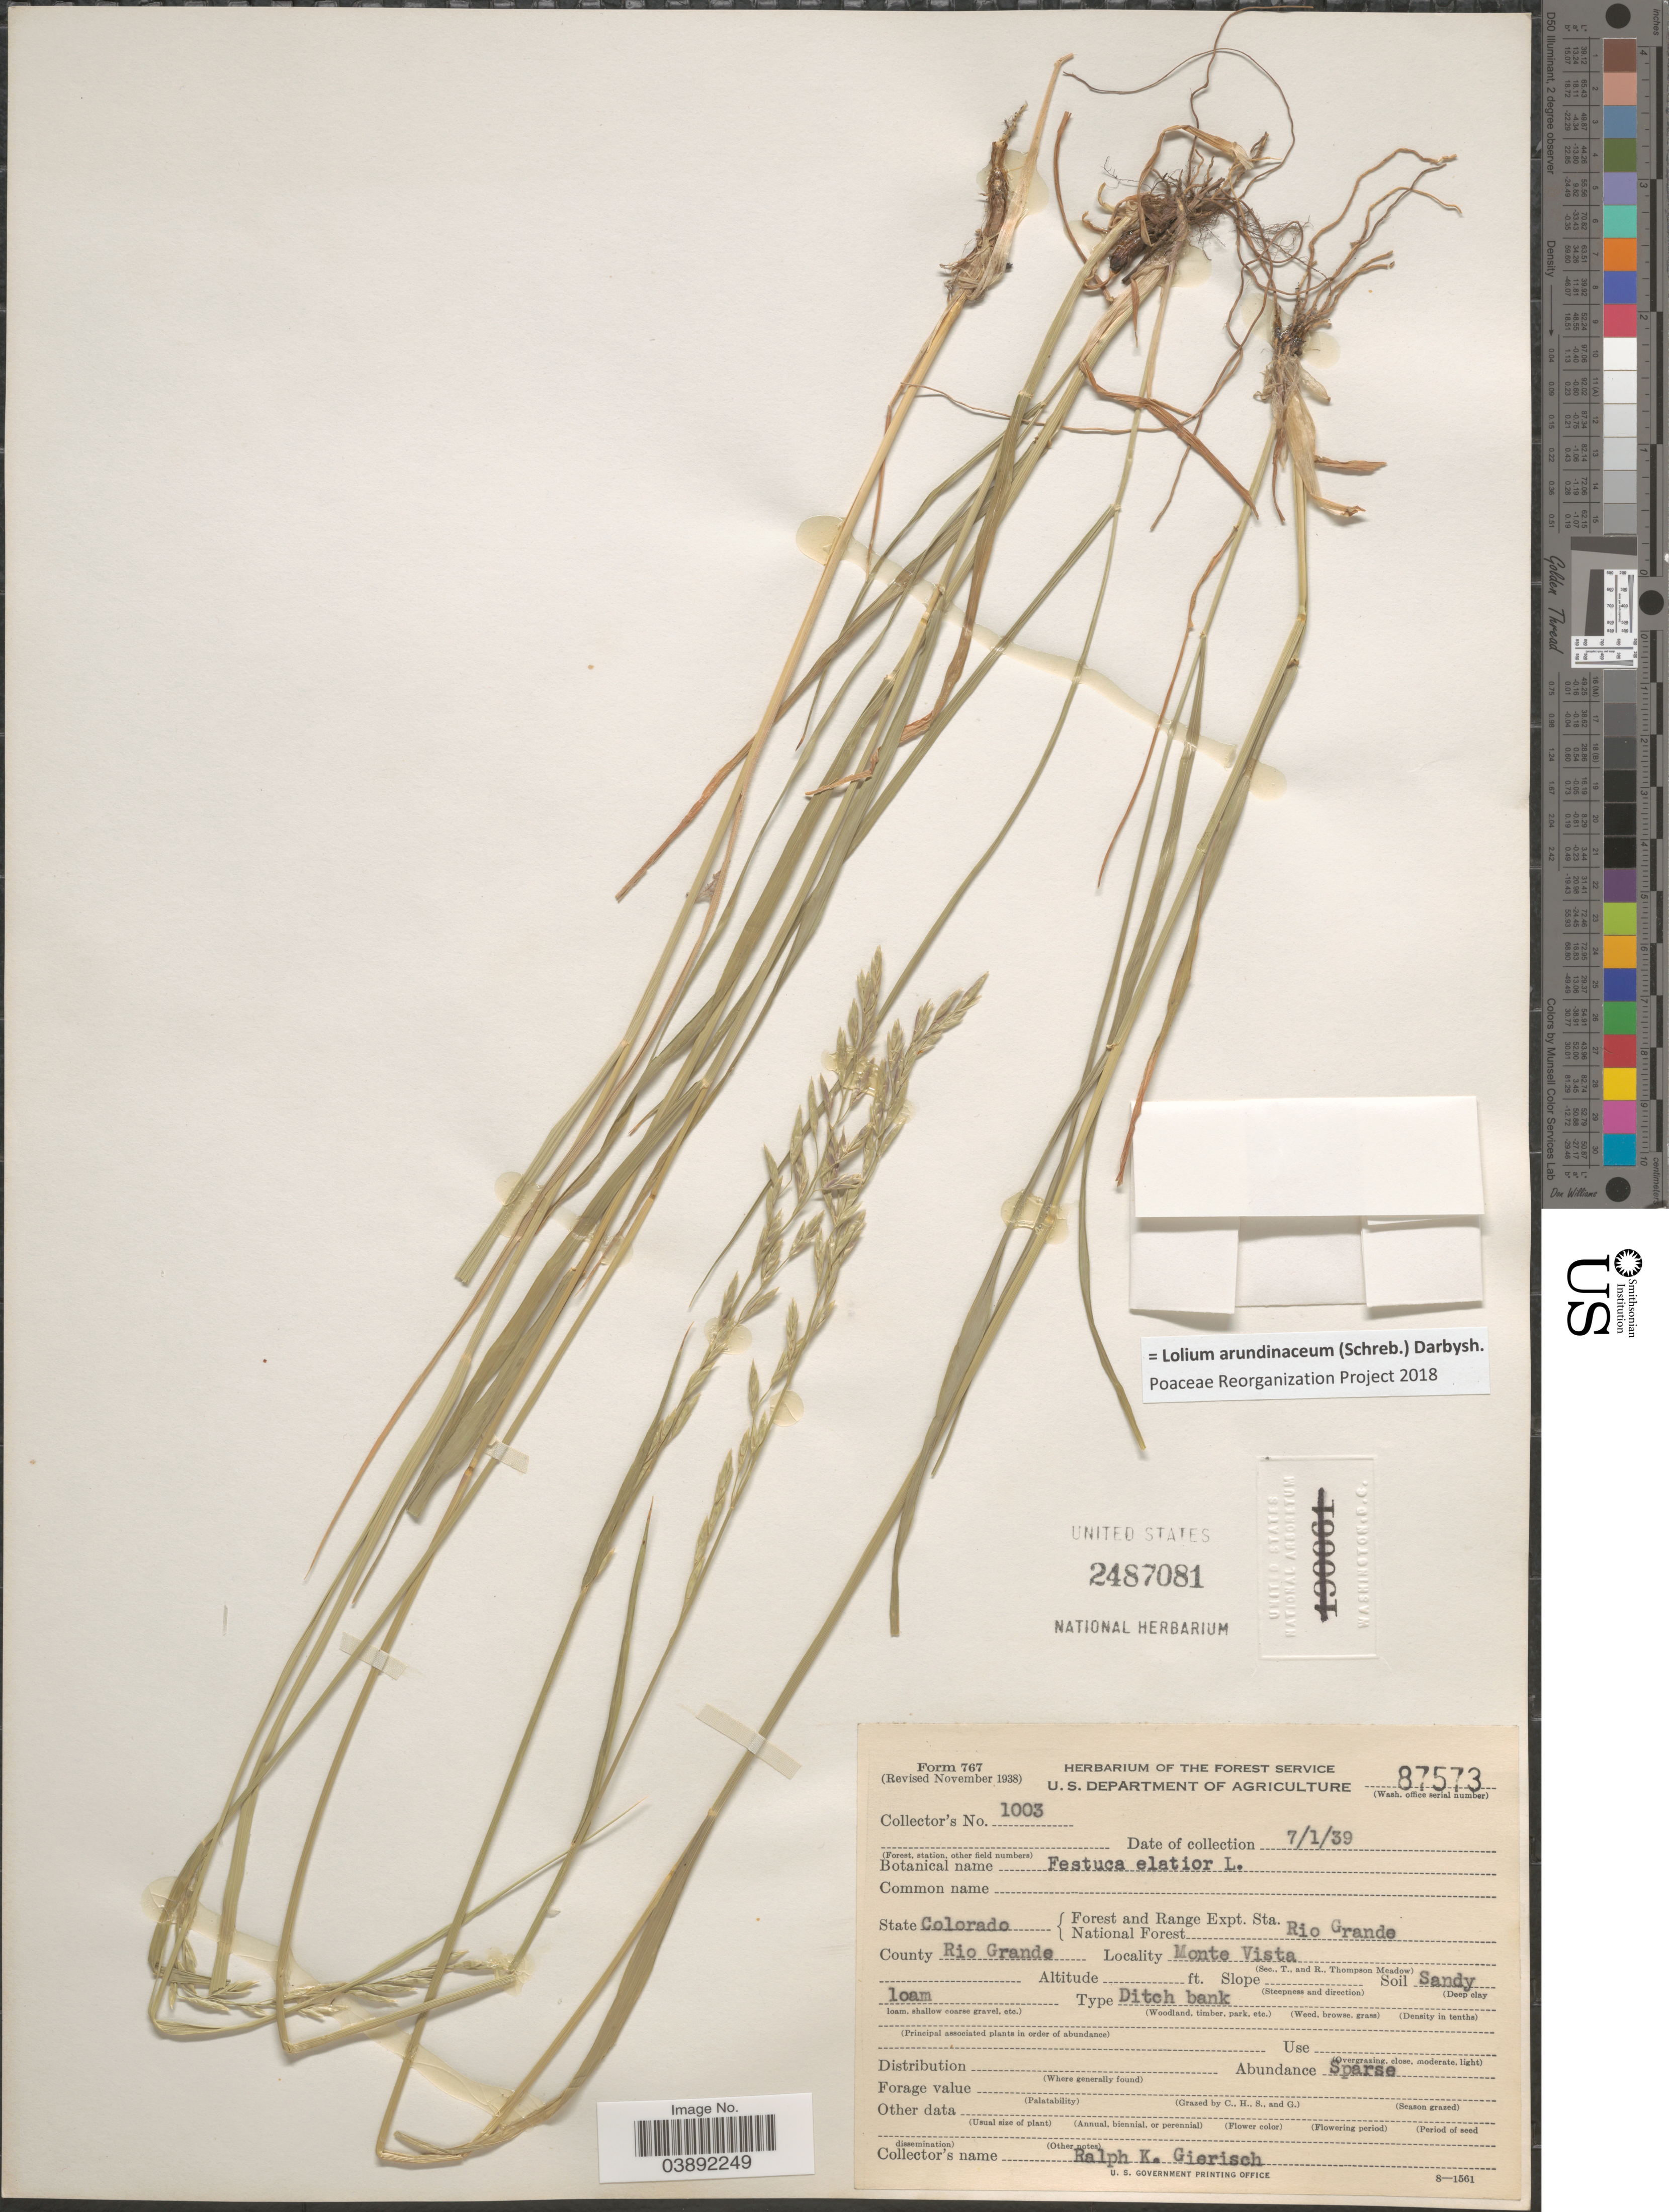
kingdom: Plantae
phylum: Tracheophyta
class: Liliopsida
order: Poales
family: Poaceae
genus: Lolium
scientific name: Lolium arundinaceum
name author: (Schreb.) Darbysh.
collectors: R. Gierisch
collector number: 1003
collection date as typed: Transcribed d/m/y: 1/7/39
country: United States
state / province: Colorado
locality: Forest and Range Expt. Sta. National Forest Rio Grande. County Rio Grande. Monte Vista.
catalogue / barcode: US 2487081